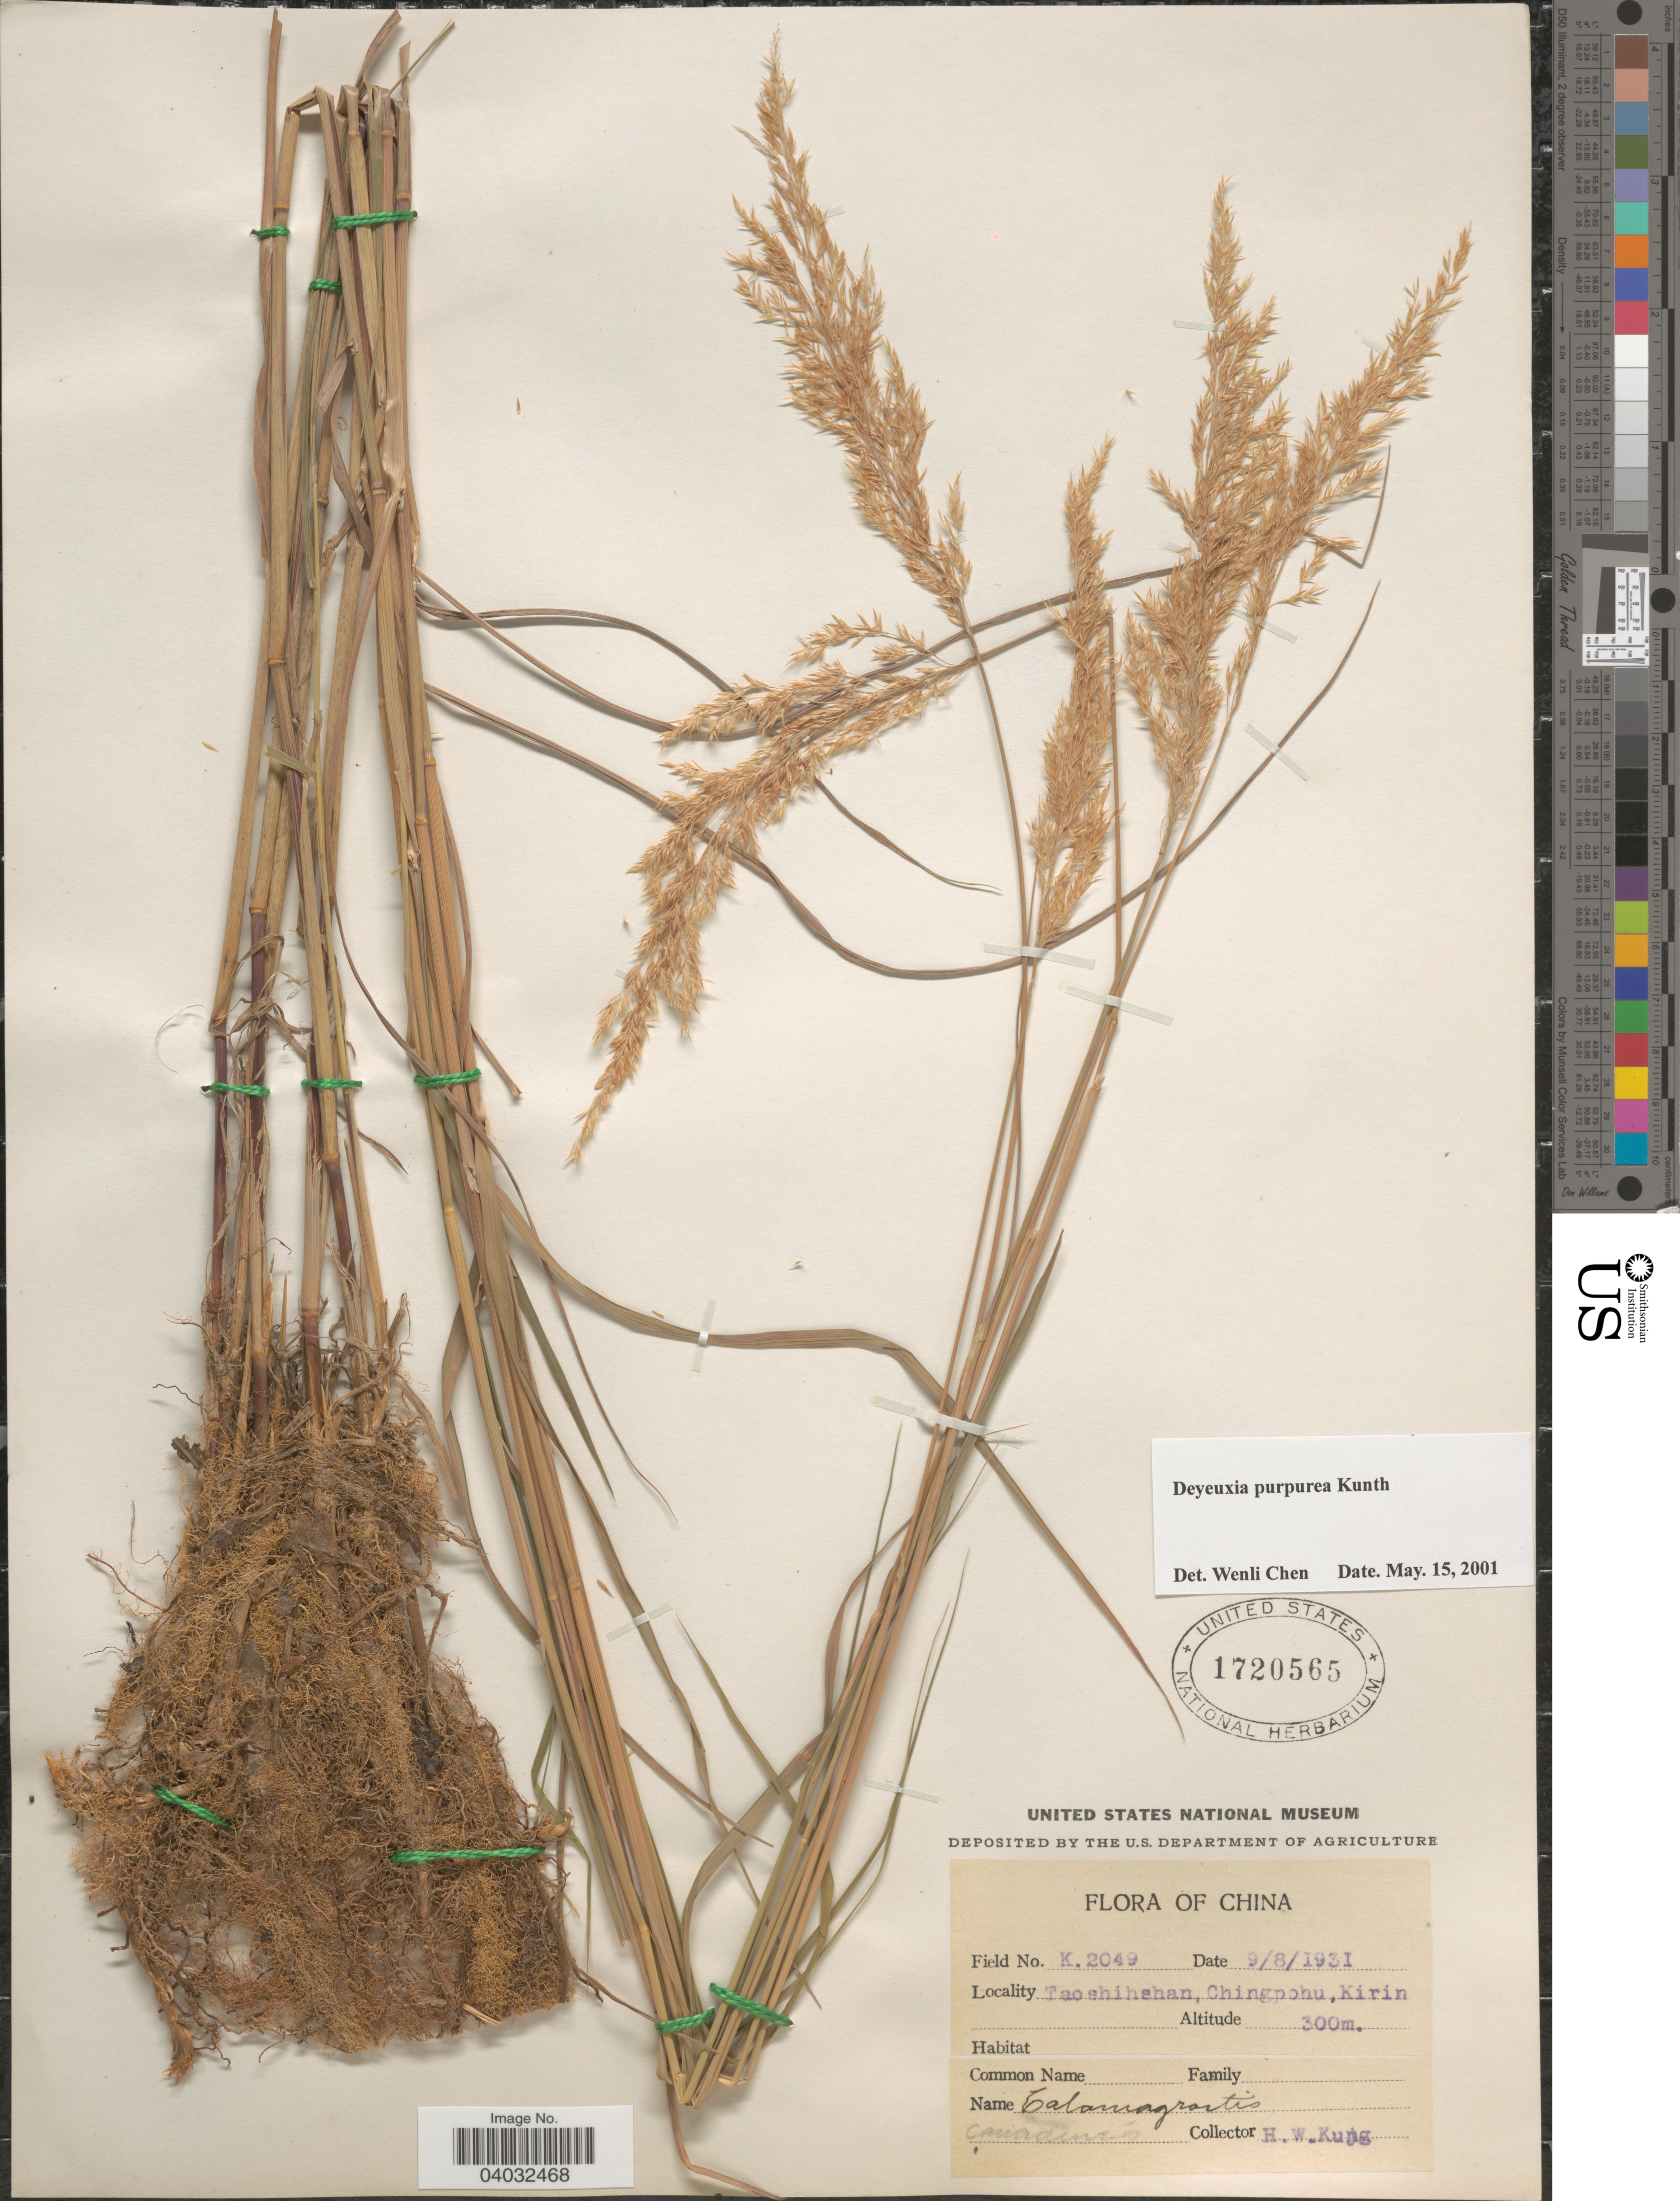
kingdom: Plantae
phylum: Tracheophyta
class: Liliopsida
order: Poales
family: Poaceae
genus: Calamagrostis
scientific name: Calamagrostis purpurea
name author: (Trin.) Trin.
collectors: H. Kung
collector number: K 2049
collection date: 1931-08-09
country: China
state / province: Jilin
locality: Taoshihshan, Chingpohu, Kirin.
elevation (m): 300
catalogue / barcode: US 1720565